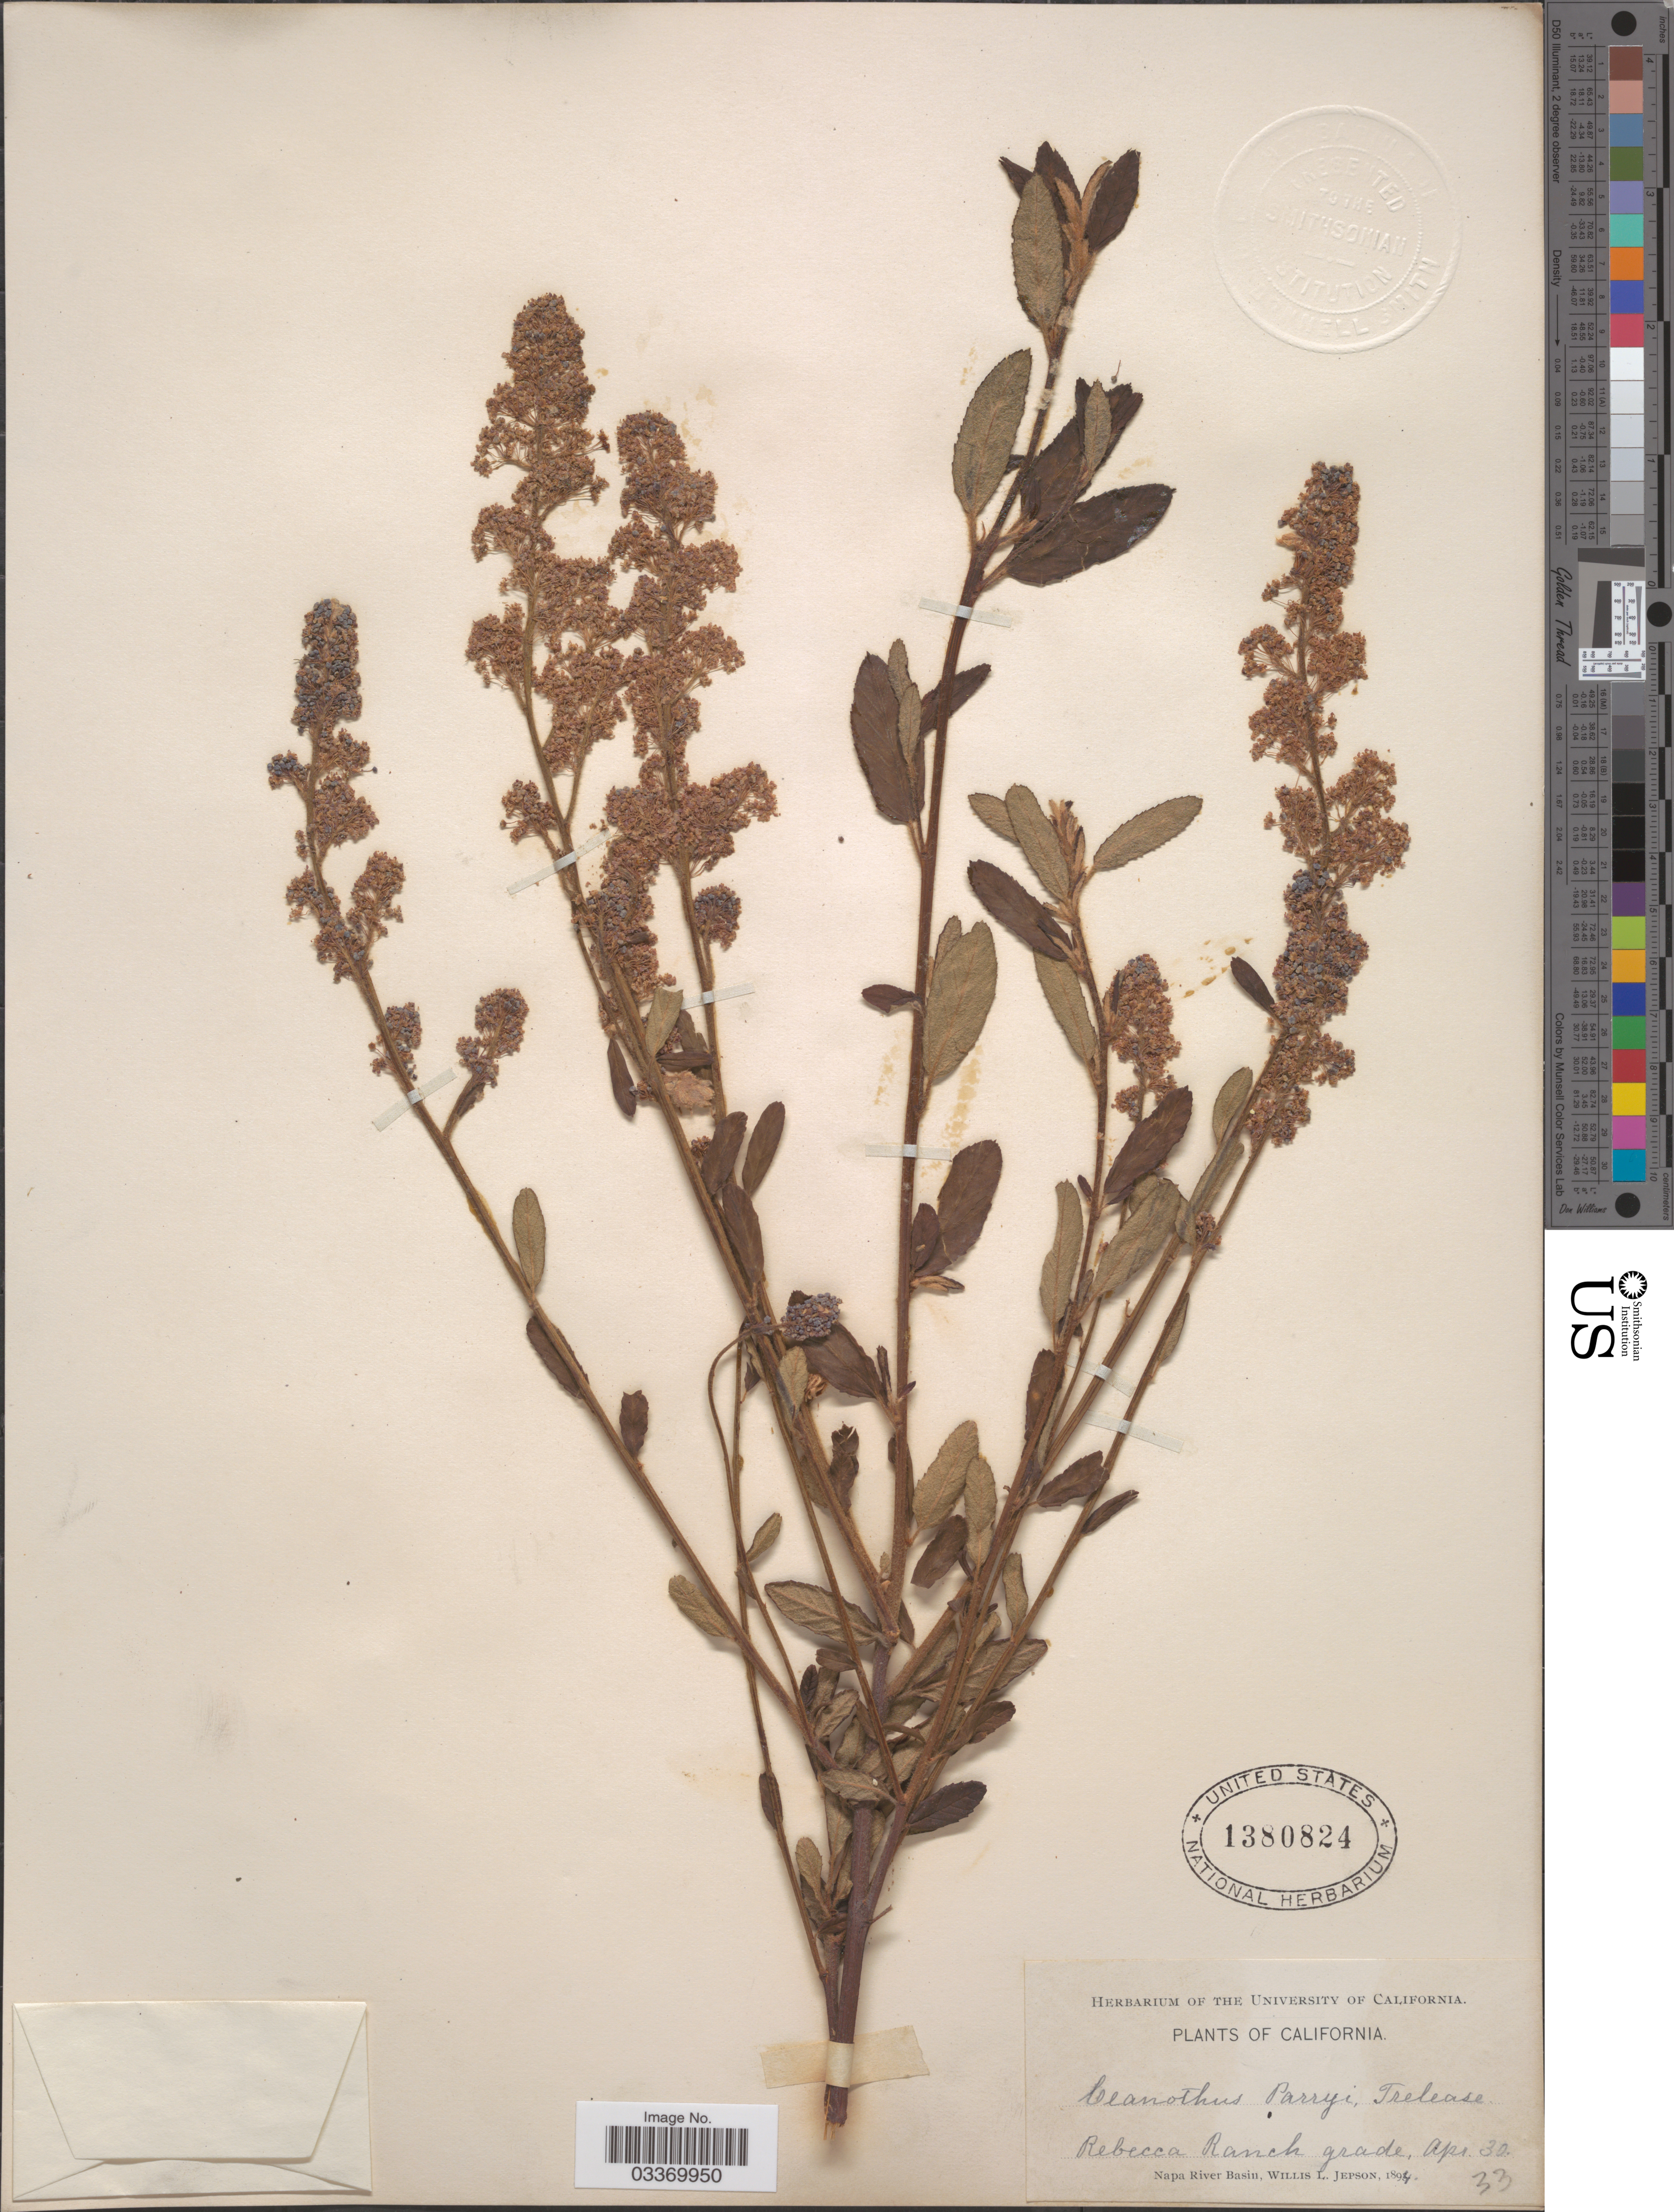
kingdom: Plantae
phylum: Tracheophyta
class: Magnoliopsida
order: Rosales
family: Rhamnaceae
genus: Ceanothus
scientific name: Ceanothus parryi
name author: Trel.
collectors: W. L. Jepson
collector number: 33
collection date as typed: Transcribed d/m/y: /4/30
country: United States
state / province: California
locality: Northern Ranch grade. Napa River Basin.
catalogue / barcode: US 1380824